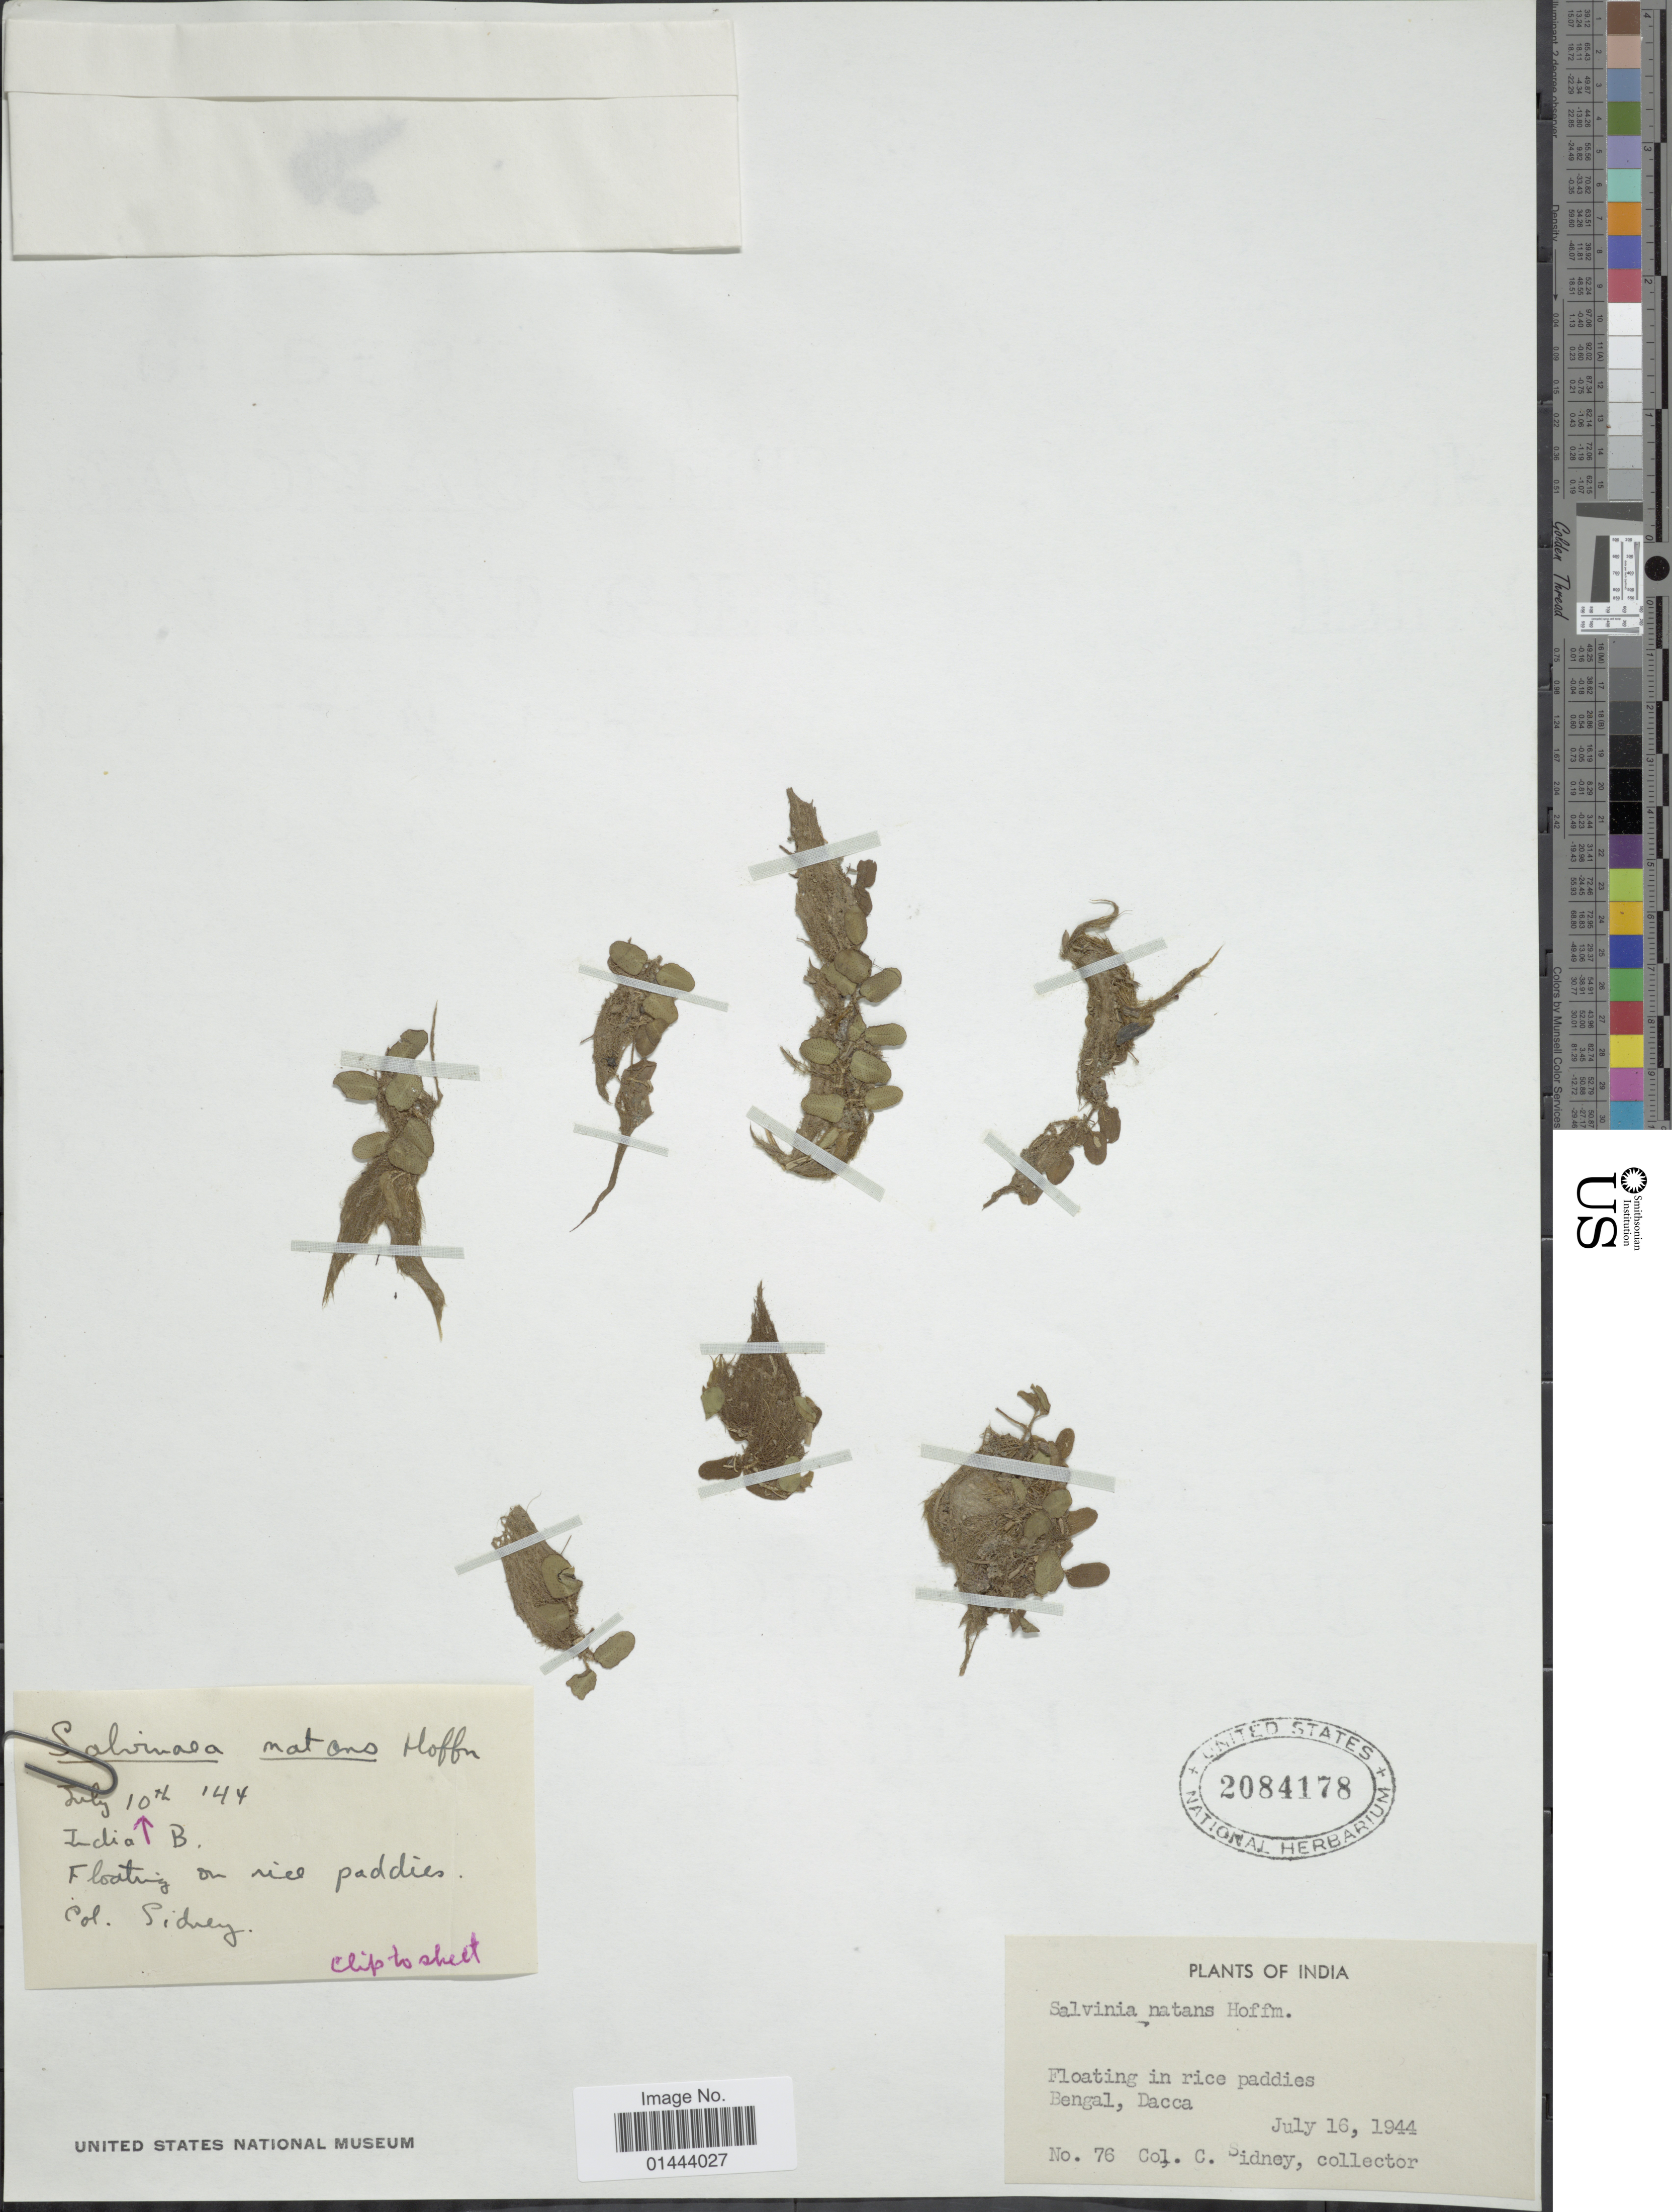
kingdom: Plantae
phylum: Tracheophyta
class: Polypodiopsida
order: Salviniales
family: Salviniaceae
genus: Salvinia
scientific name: Salvinia natans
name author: (L.) All.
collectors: C. Sidney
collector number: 76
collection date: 1944-07-19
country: India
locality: Floating in rice paddies, Bengal, Dacca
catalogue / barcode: US 2084178